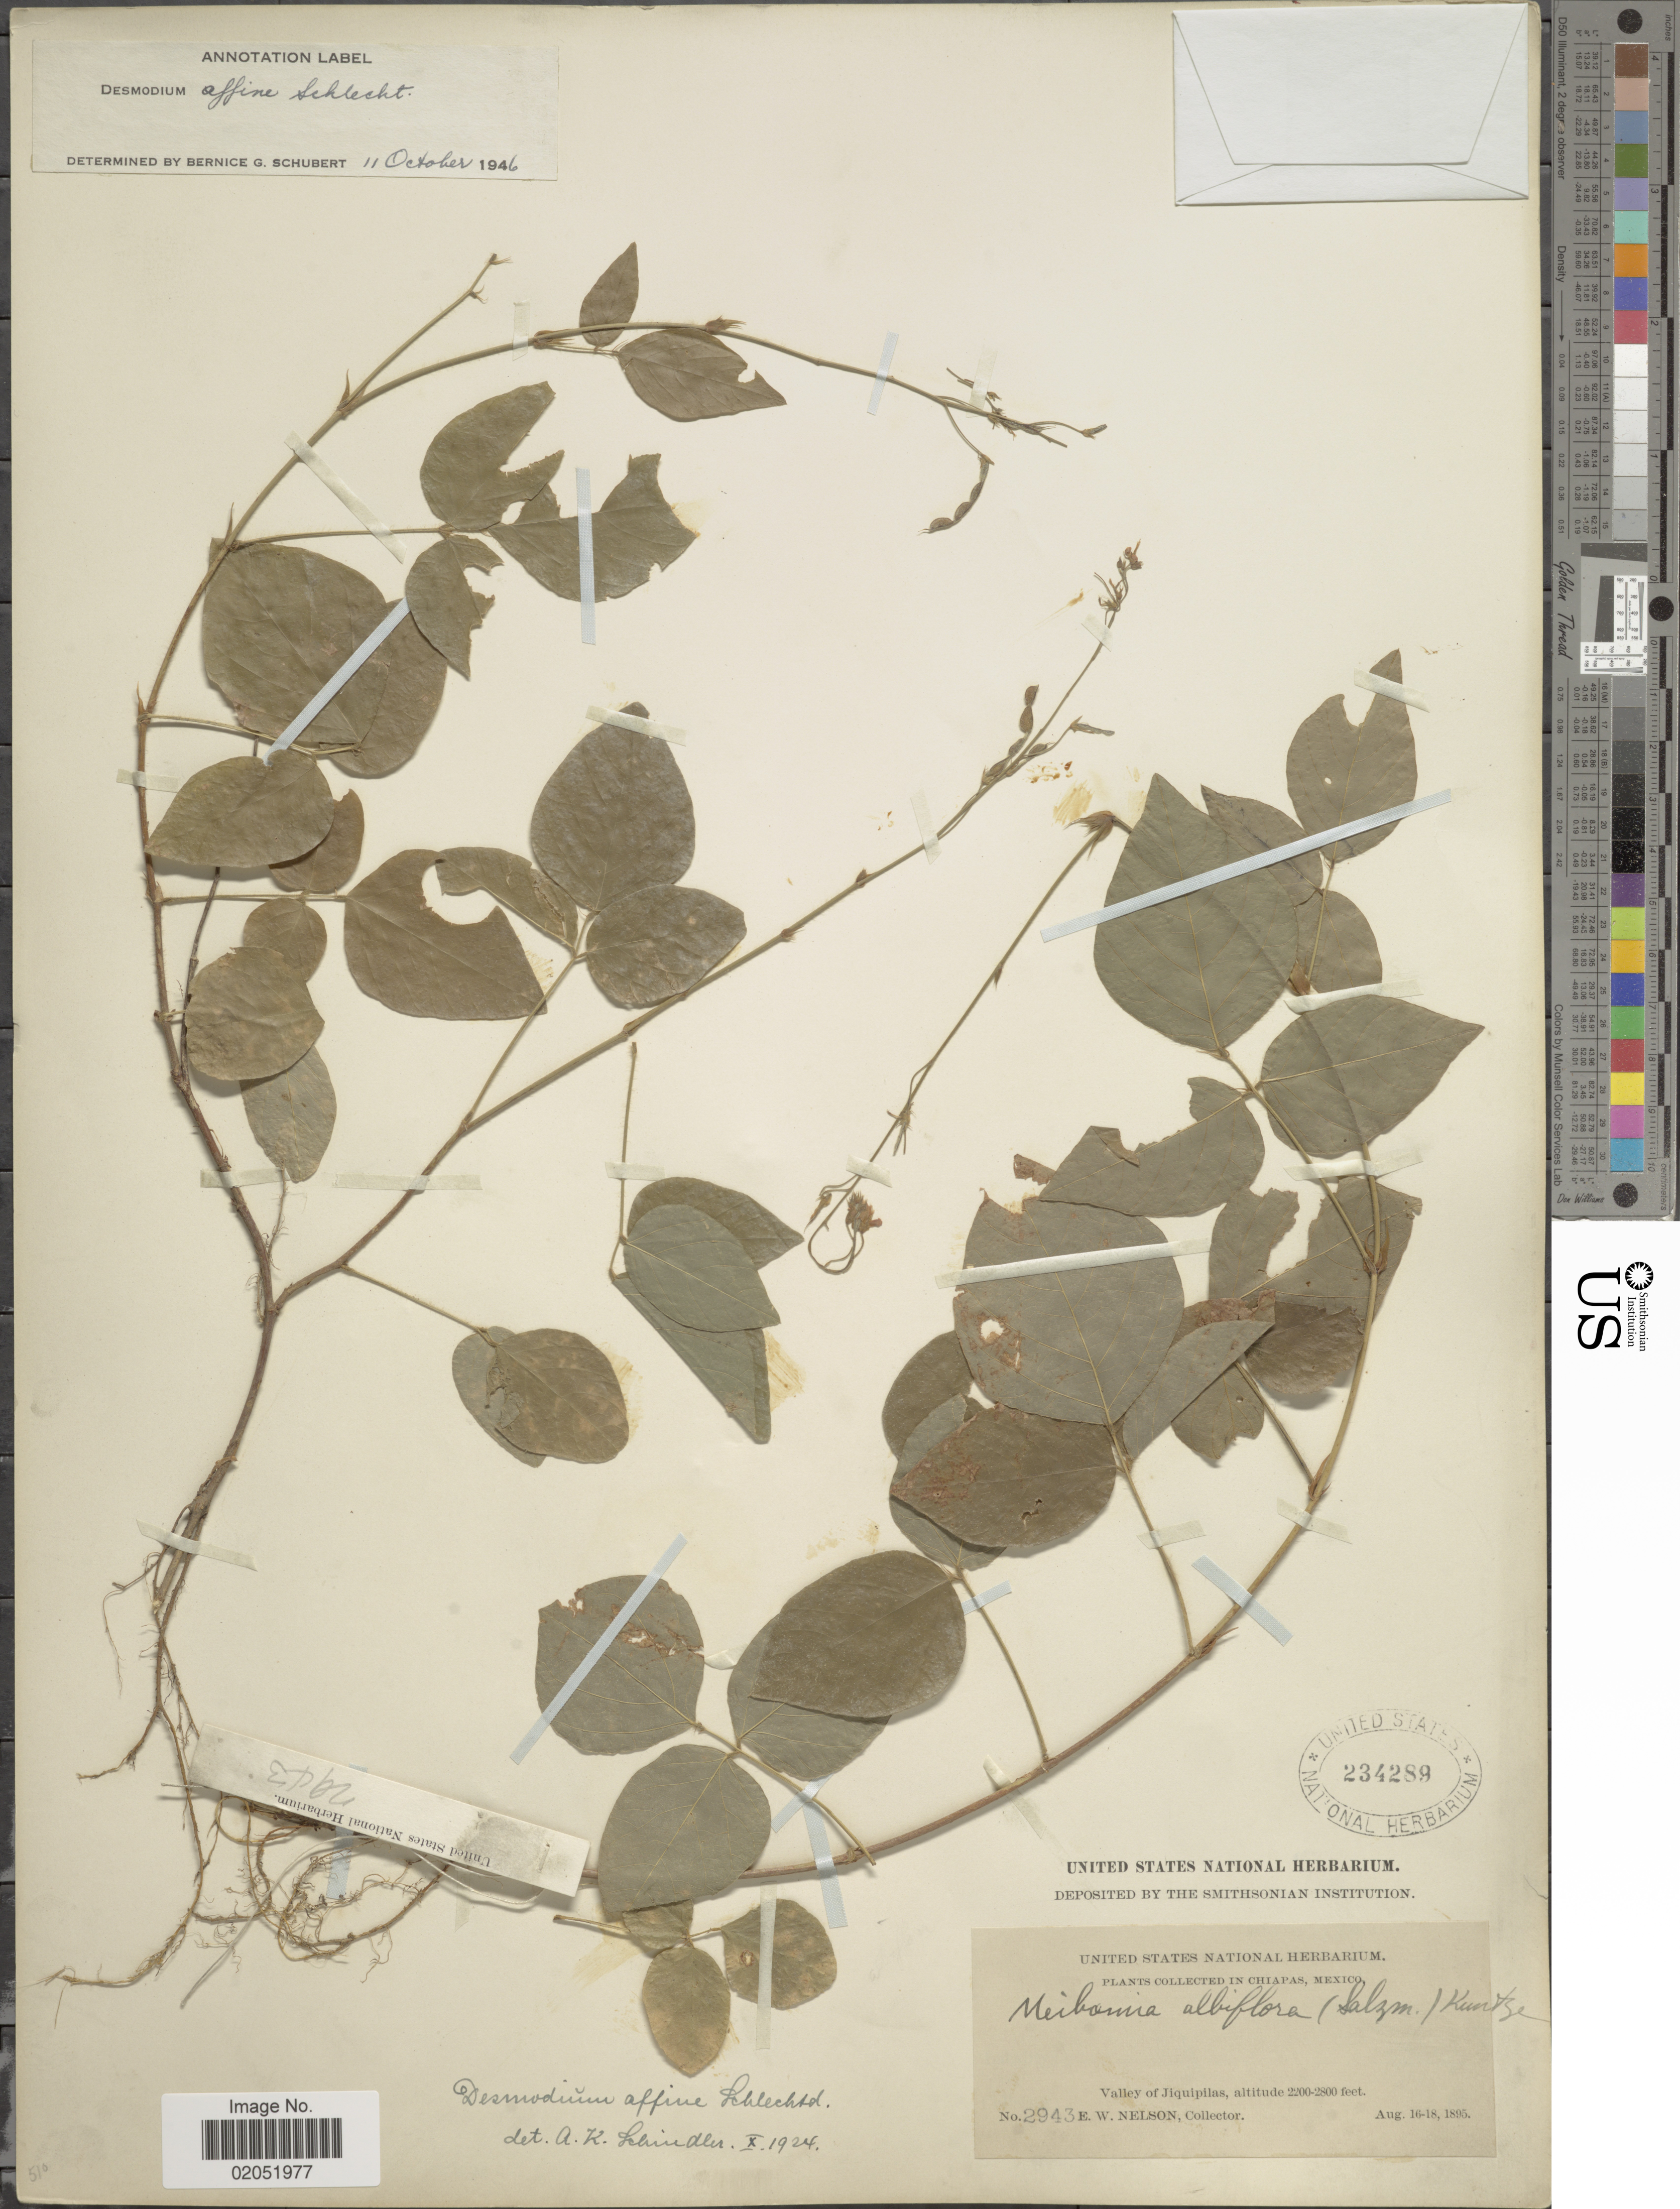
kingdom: Plantae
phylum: Tracheophyta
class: Magnoliopsida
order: Fabales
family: Fabaceae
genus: Desmodium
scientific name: Desmodium affine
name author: Schltdl.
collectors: E. W. Nelson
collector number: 2943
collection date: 1895-08-16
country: Mexico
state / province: Chiapas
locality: Valley of Jiquipilas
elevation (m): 671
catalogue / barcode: US 234289